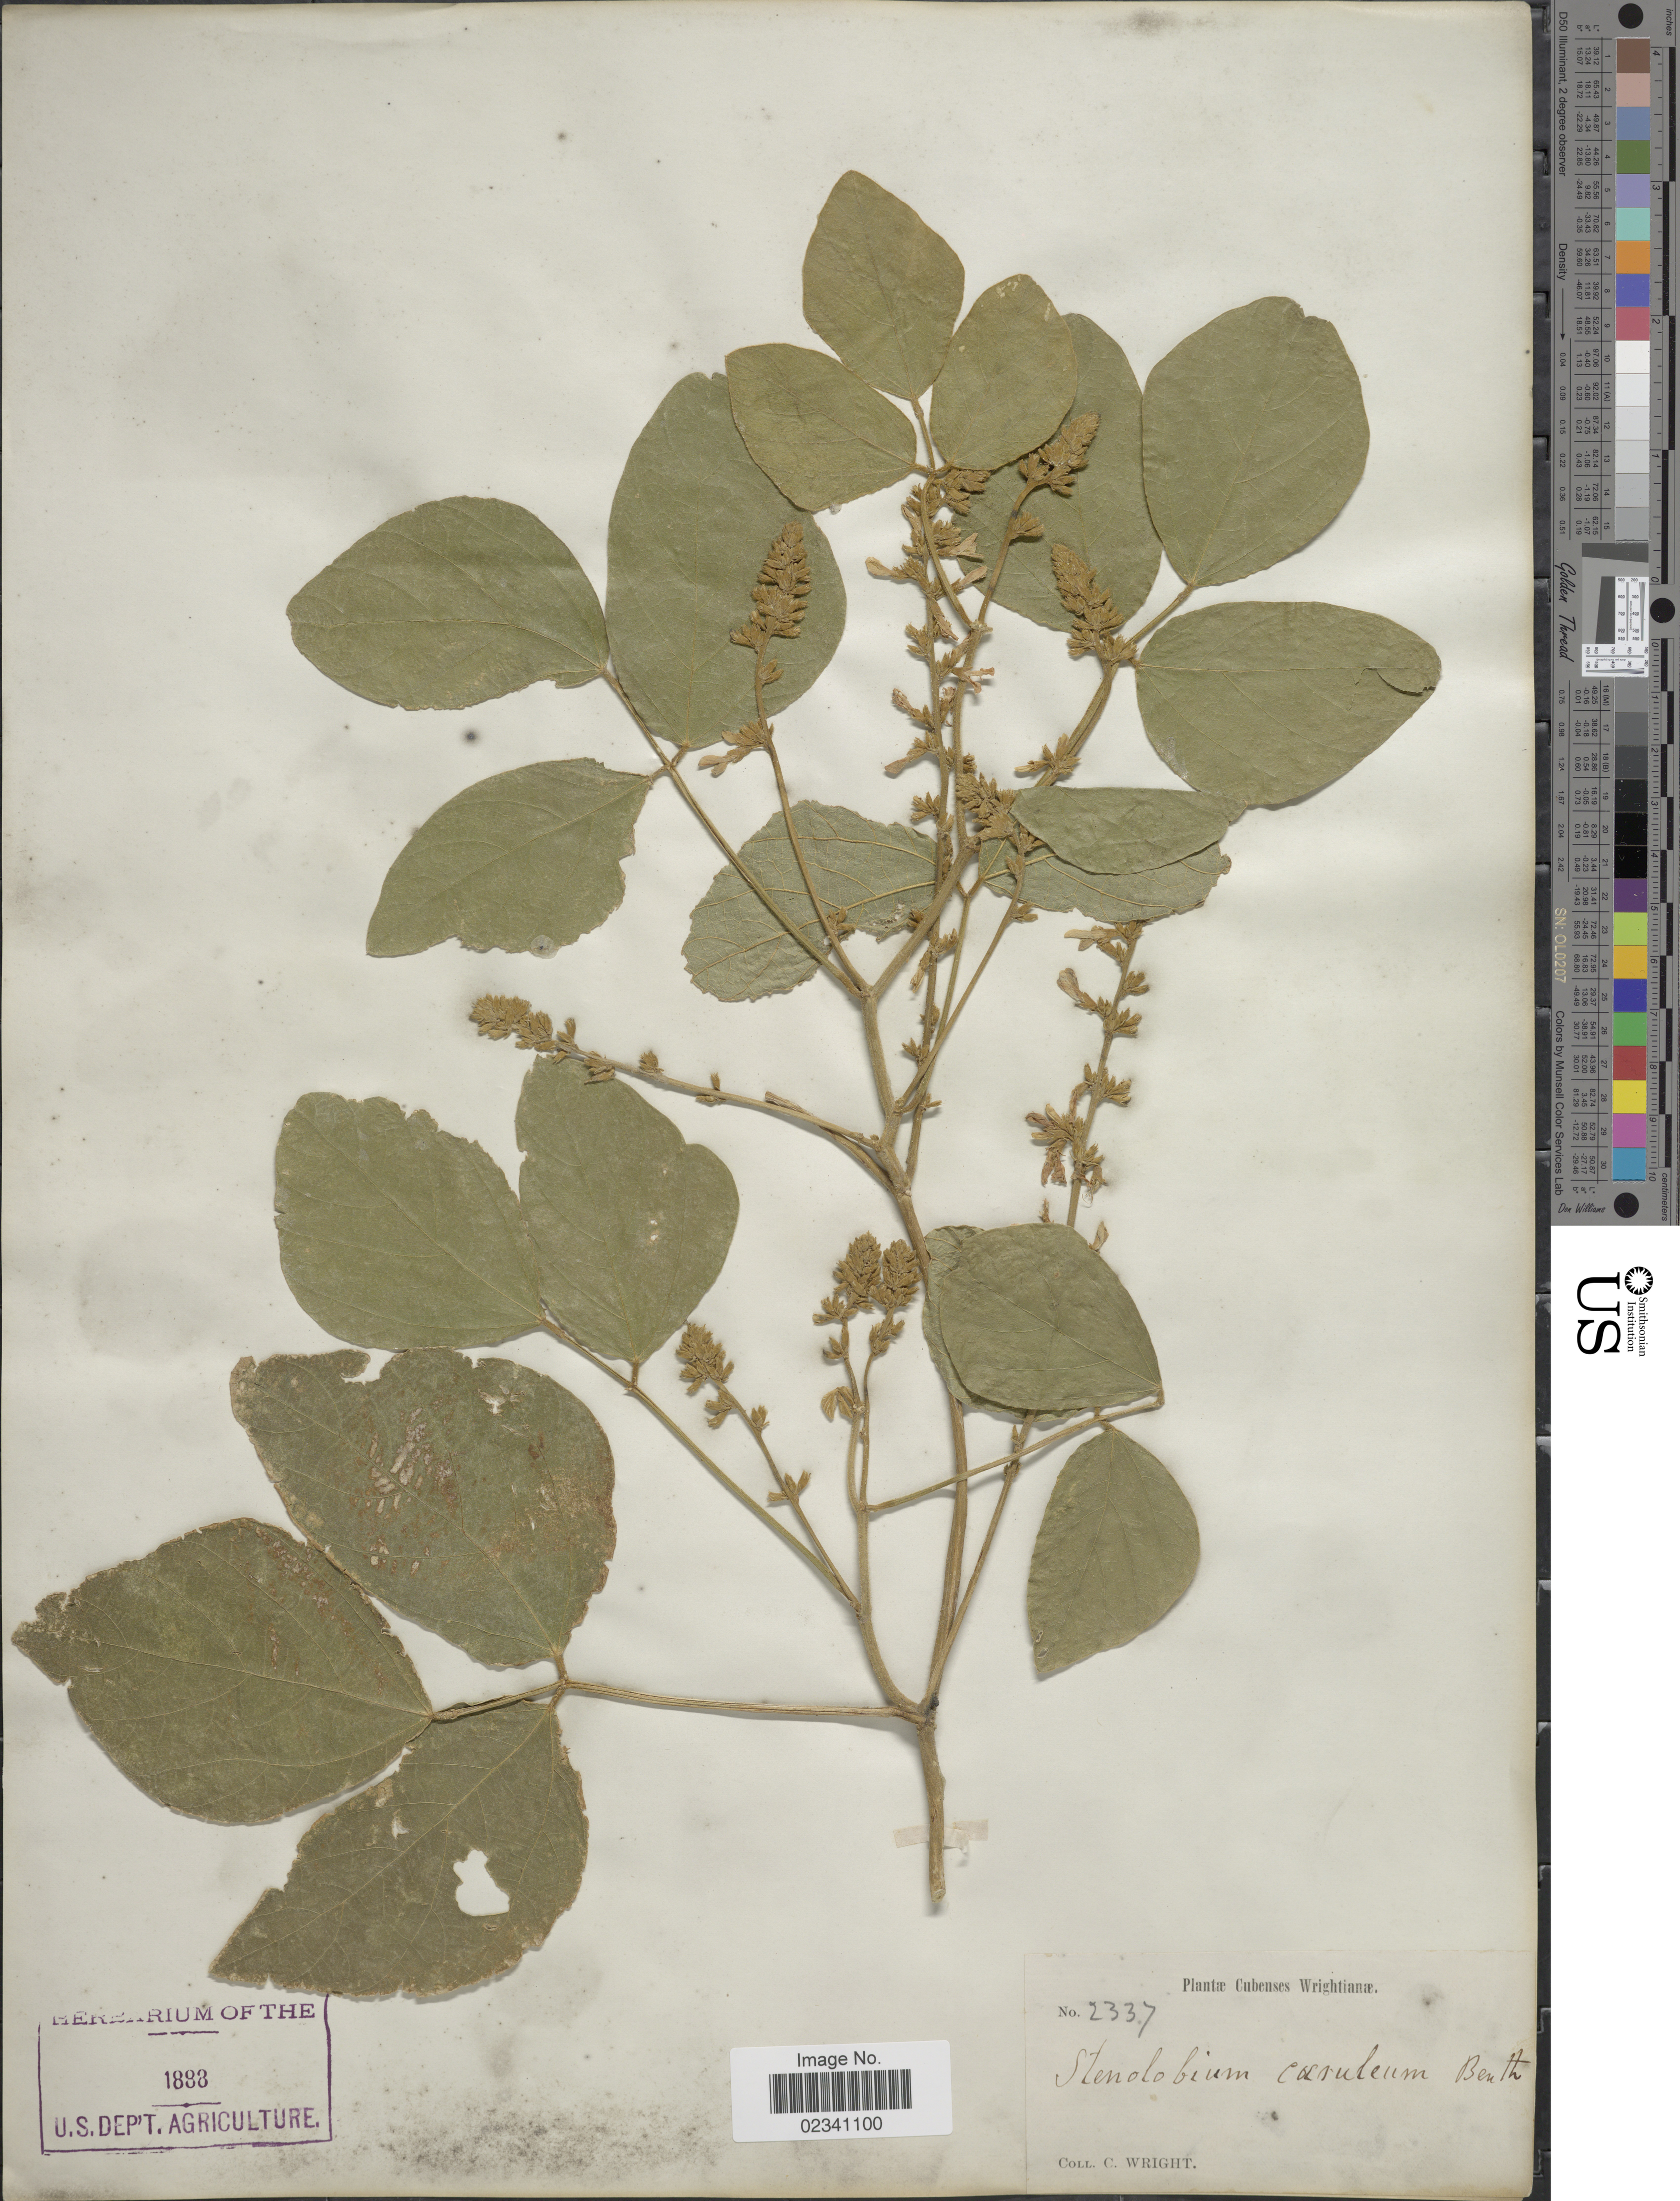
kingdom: Plantae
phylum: Tracheophyta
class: Magnoliopsida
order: Fabales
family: Fabaceae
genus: Calopogonium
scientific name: Calopogonium caeruleum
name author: (Benth.) C. Wright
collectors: C. Wright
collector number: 2337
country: Cuba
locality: Cubenses